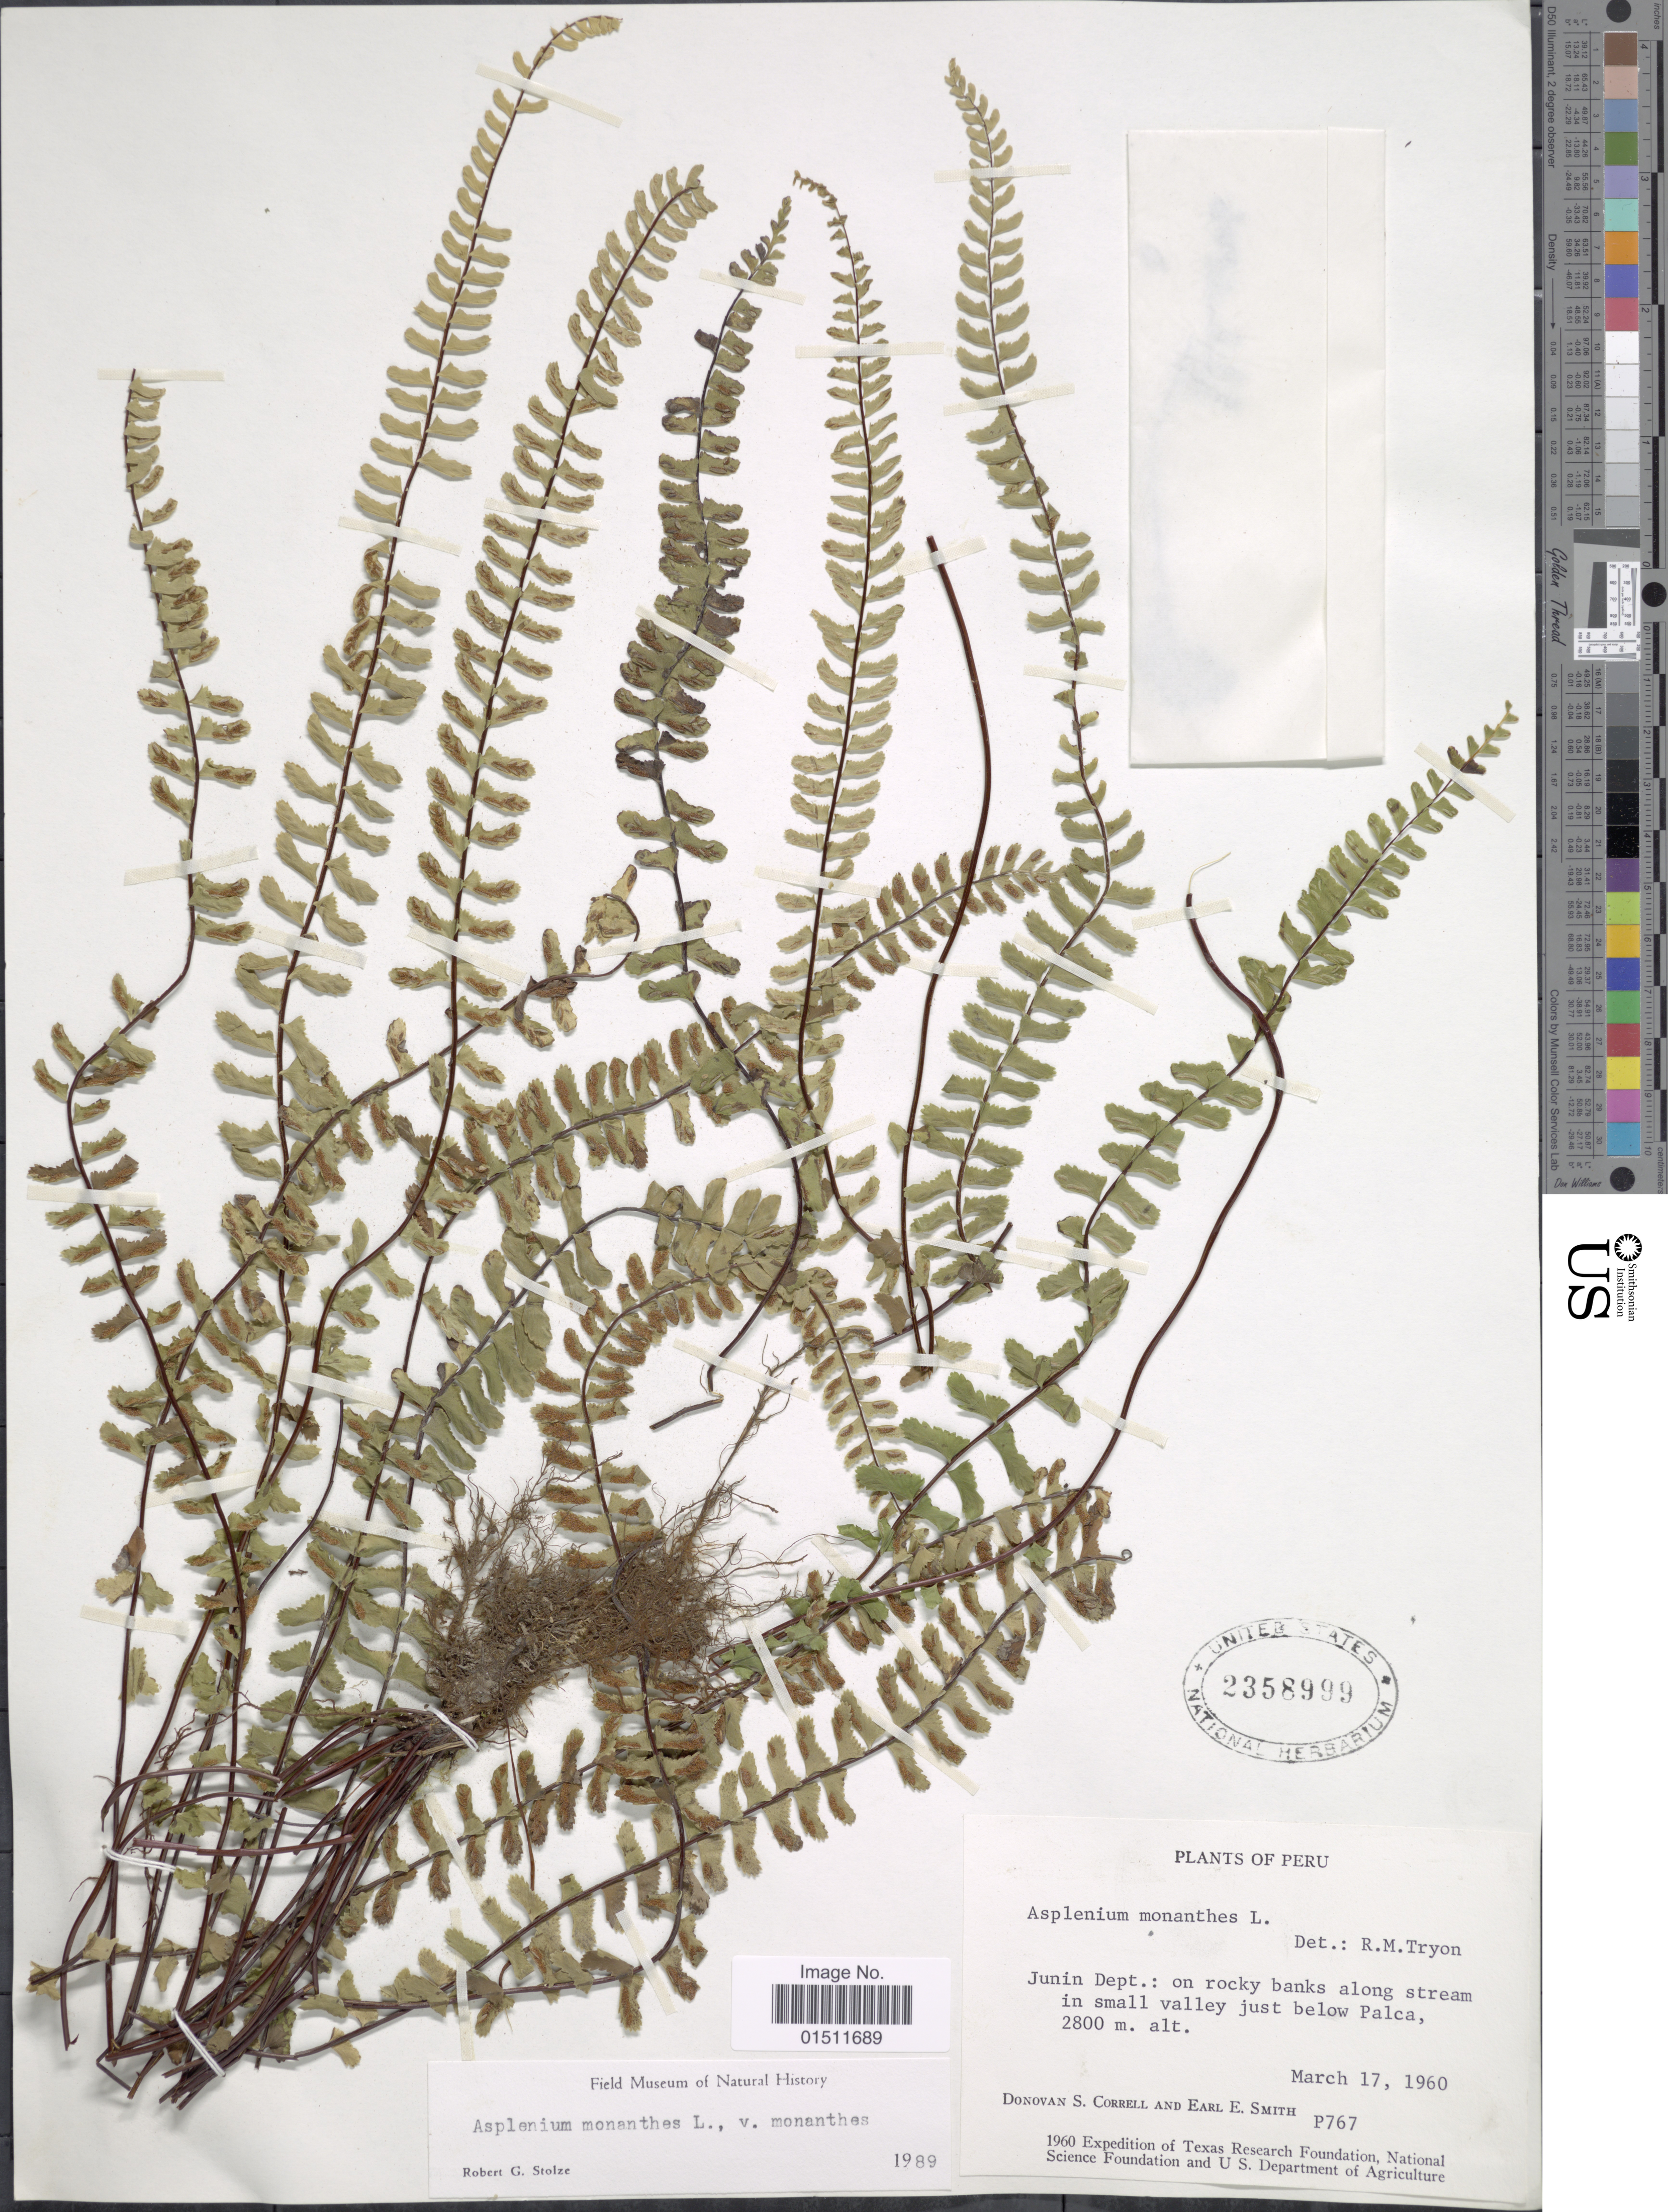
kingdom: Plantae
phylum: Tracheophyta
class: Polypodiopsida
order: Polypodiales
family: Aspleniaceae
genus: Asplenium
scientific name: Asplenium monanthes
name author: L.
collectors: D. S. Correll & E. E. Smith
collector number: P767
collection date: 1960-03-17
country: Peru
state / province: Junín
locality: Junin dept.: below Palca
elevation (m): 2800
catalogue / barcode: US 2358999